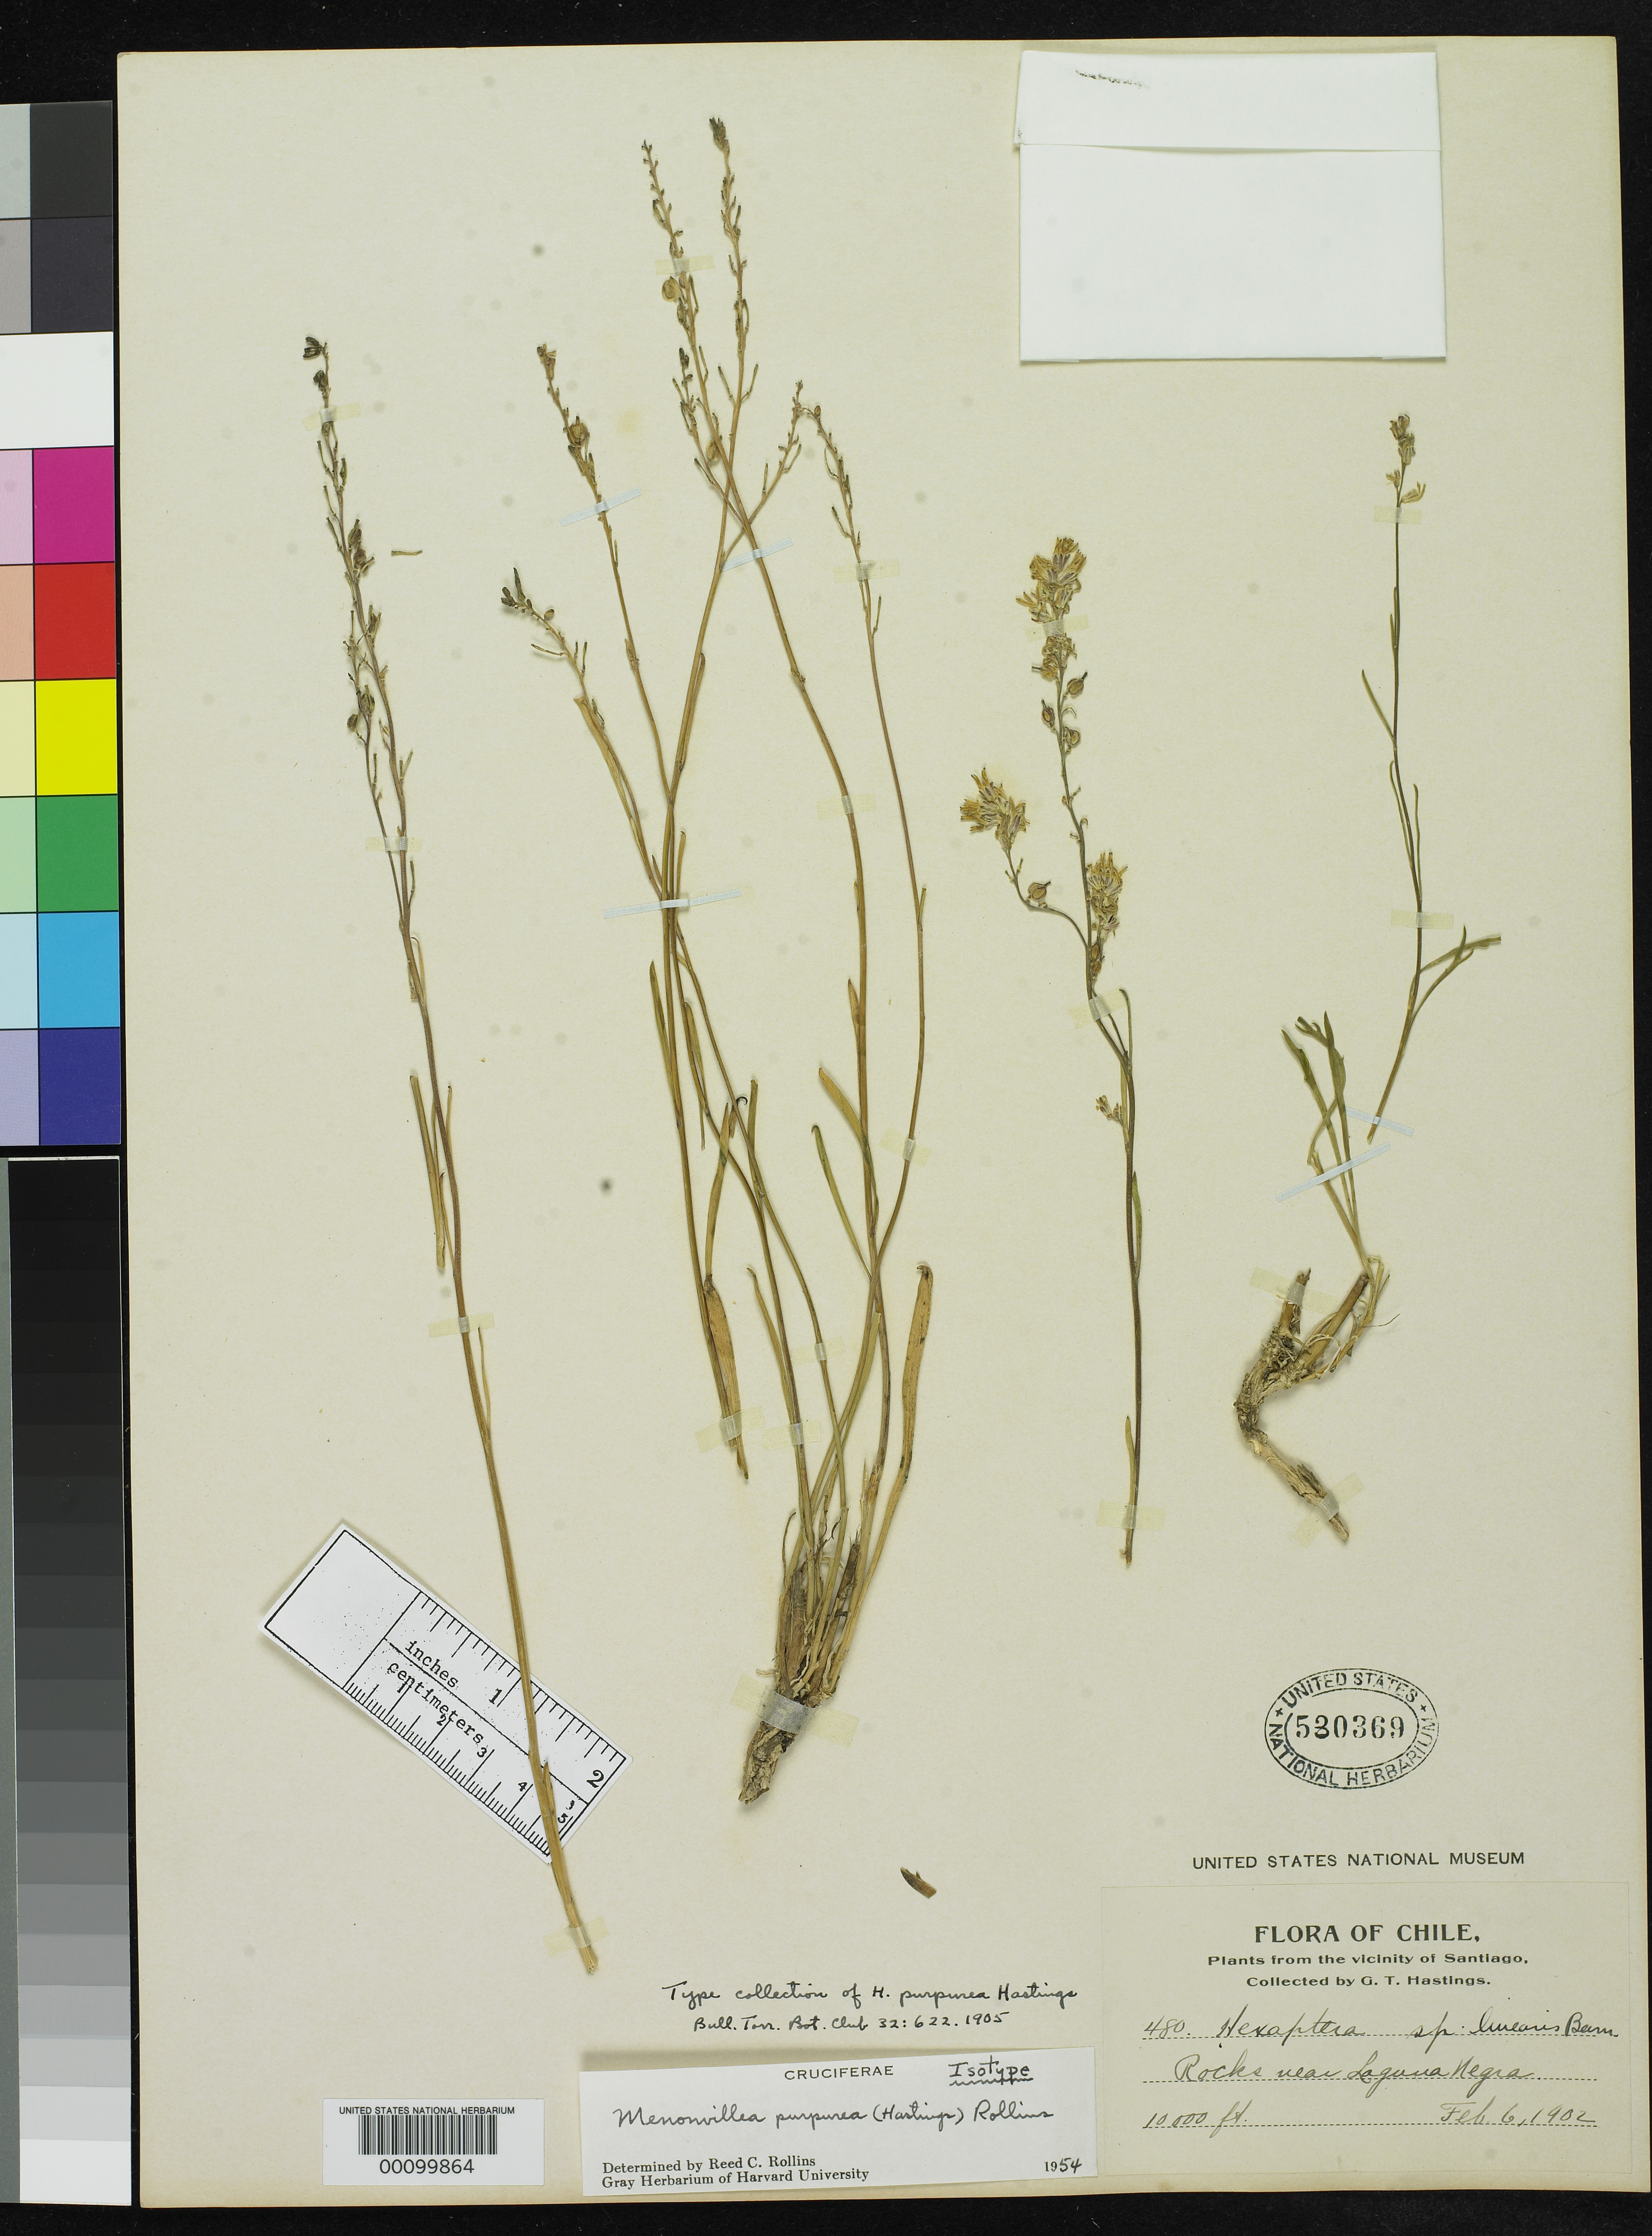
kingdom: Plantae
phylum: Tracheophyta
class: Magnoliopsida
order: Brassicales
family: Brassicaceae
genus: Hexaptera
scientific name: Hexaptera purpurea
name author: Hastings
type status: Isotype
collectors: G. Hastings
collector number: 480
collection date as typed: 06 Feb 1902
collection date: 1902-02-06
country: Chile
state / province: Región Metropolitana (RM)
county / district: Santiago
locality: Santiago, near Laguna Negra; alt. 10000 ft.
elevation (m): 3048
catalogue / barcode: US 530369